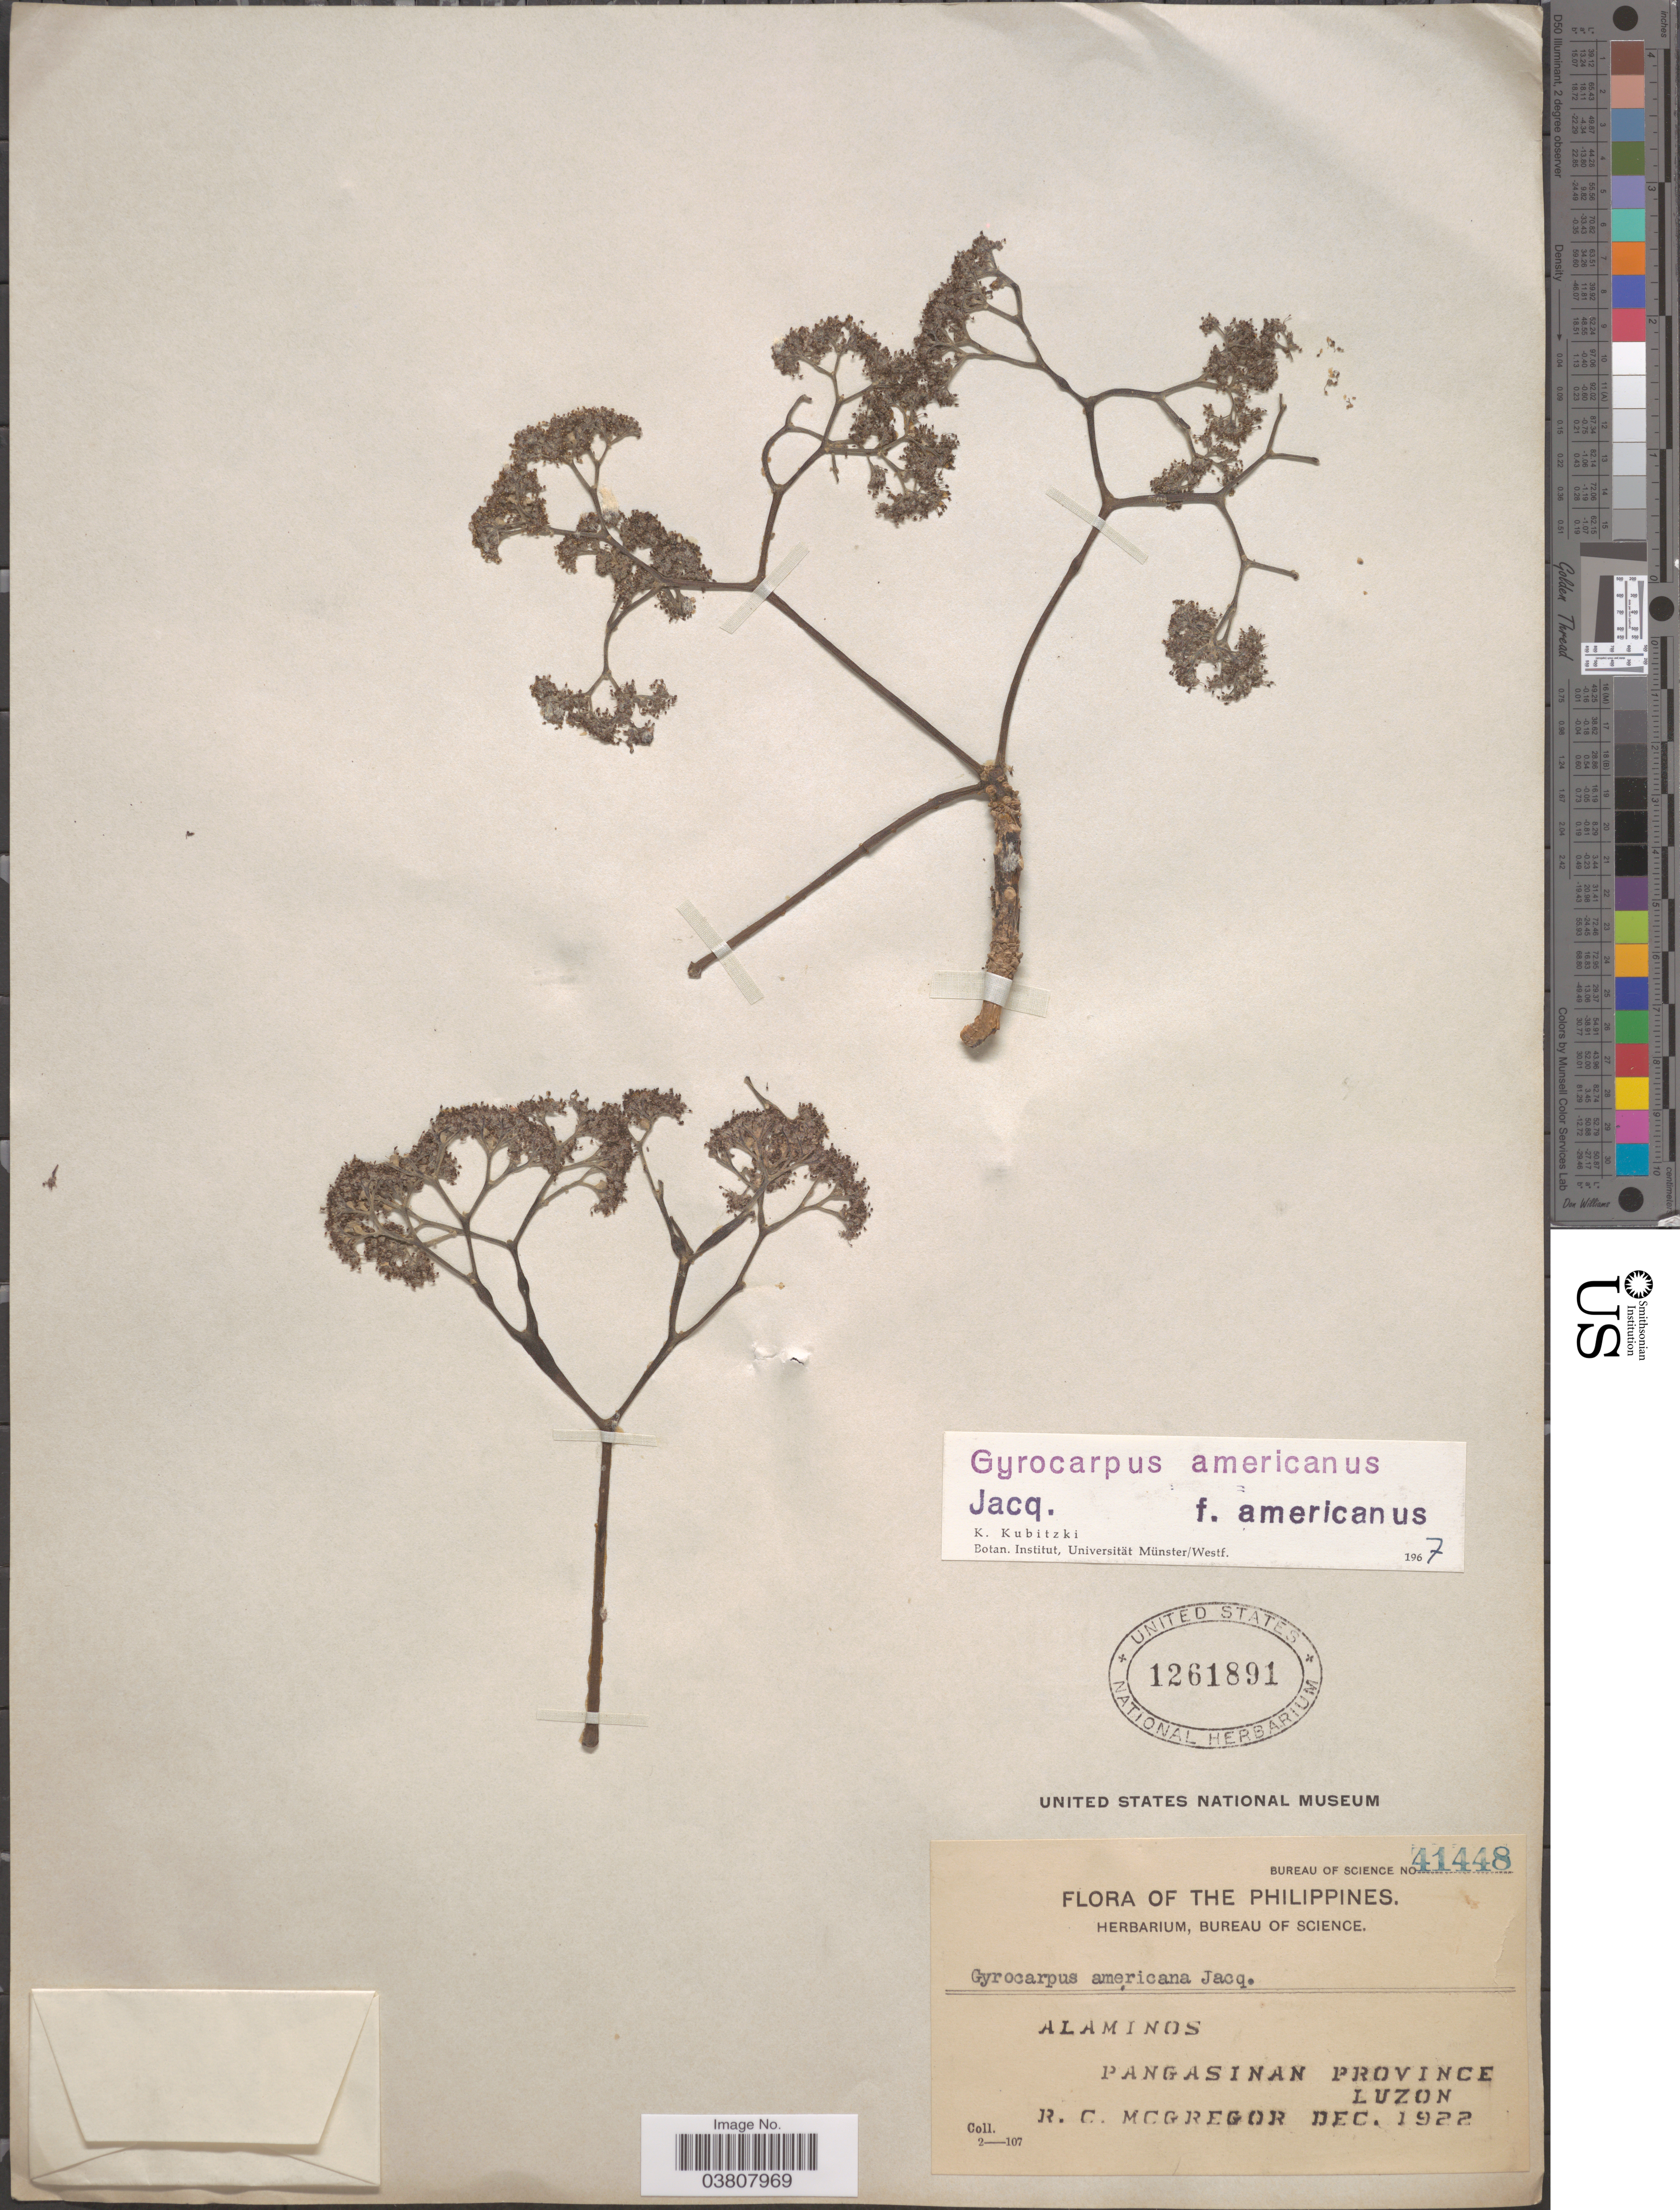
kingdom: Plantae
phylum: Tracheophyta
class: Magnoliopsida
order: Laurales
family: Hernandiaceae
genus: Gyrocarpus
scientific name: Gyrocarpus americanus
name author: Jacq.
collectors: R. C. McGregor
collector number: Bureau of Science 41448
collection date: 1922-12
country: Philippines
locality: Alaminos. Pangasinan Province. Luzon.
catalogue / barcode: US 1261891